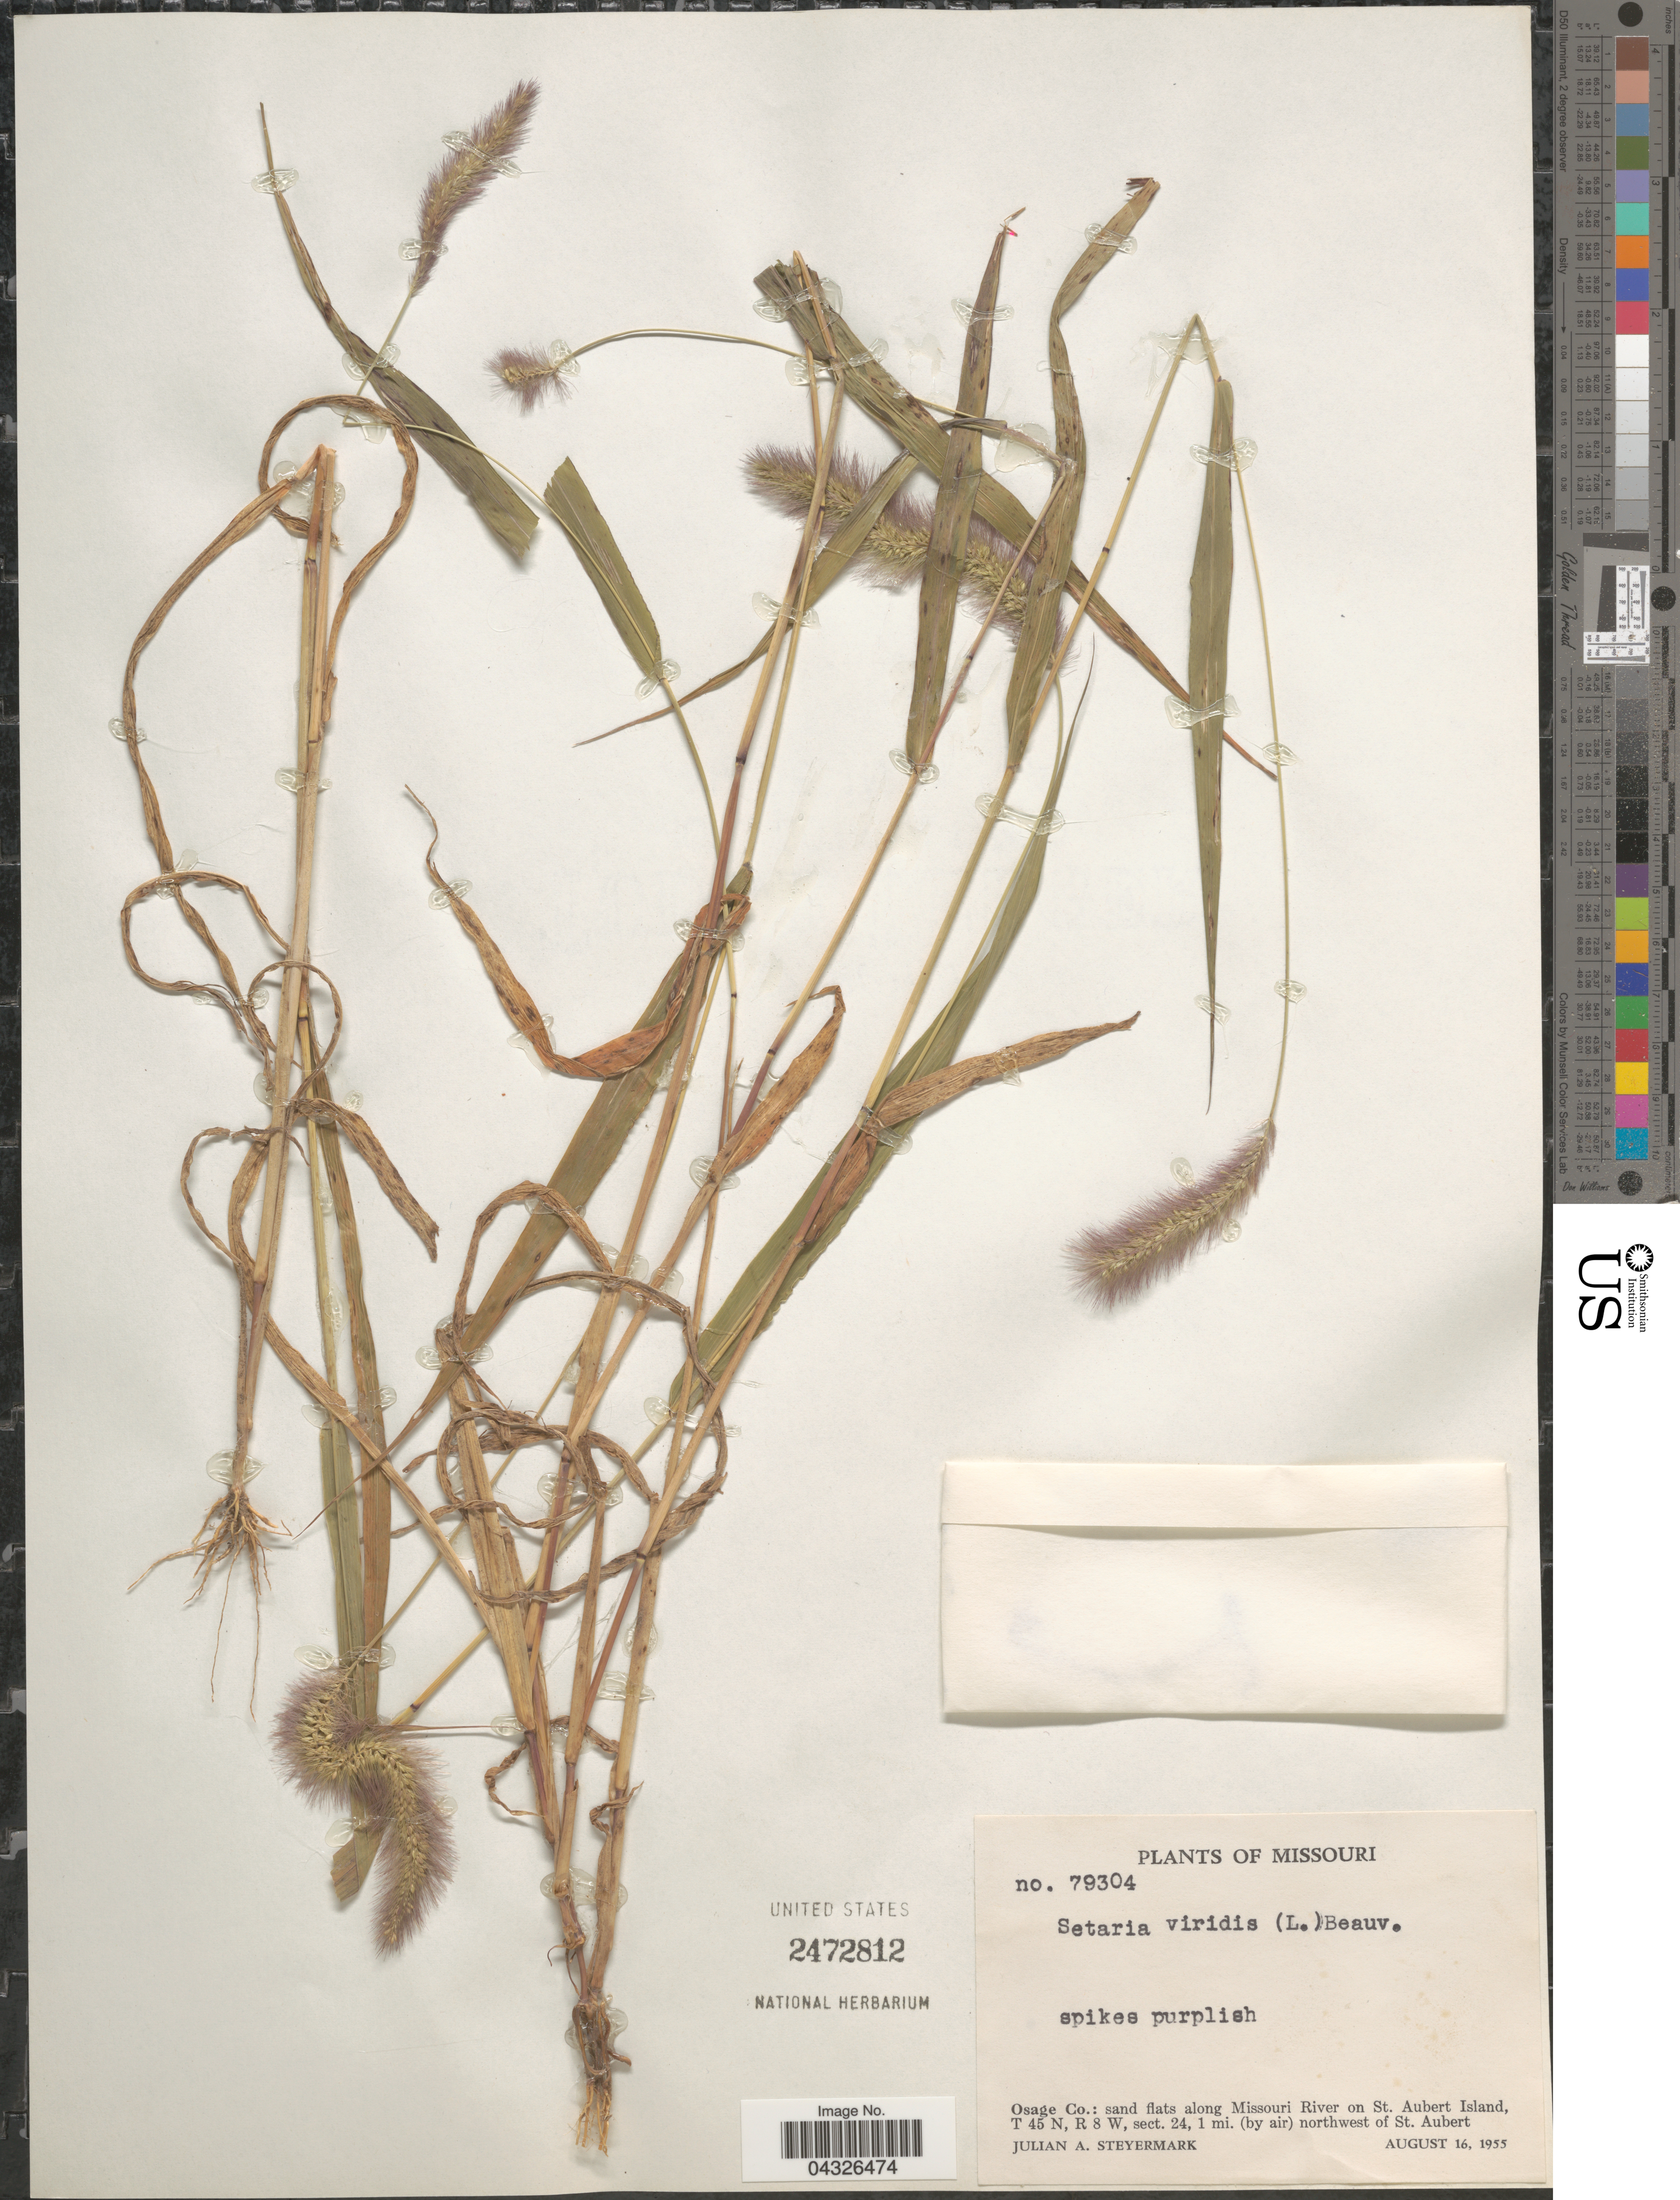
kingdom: Plantae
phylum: Tracheophyta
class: Liliopsida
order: Poales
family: Poaceae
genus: Setaria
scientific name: Setaria viridis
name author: (L.) P. Beauv.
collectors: J. Steyermark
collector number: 79304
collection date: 1955-08-16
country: United States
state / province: Missouri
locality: Osage Co.: sand flats along Missouri River on St. Aubert Island, T 45 N, R 8 W, sect. 24, 1 mi. (by air) northwest of St. Aubert.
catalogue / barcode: US 2472812